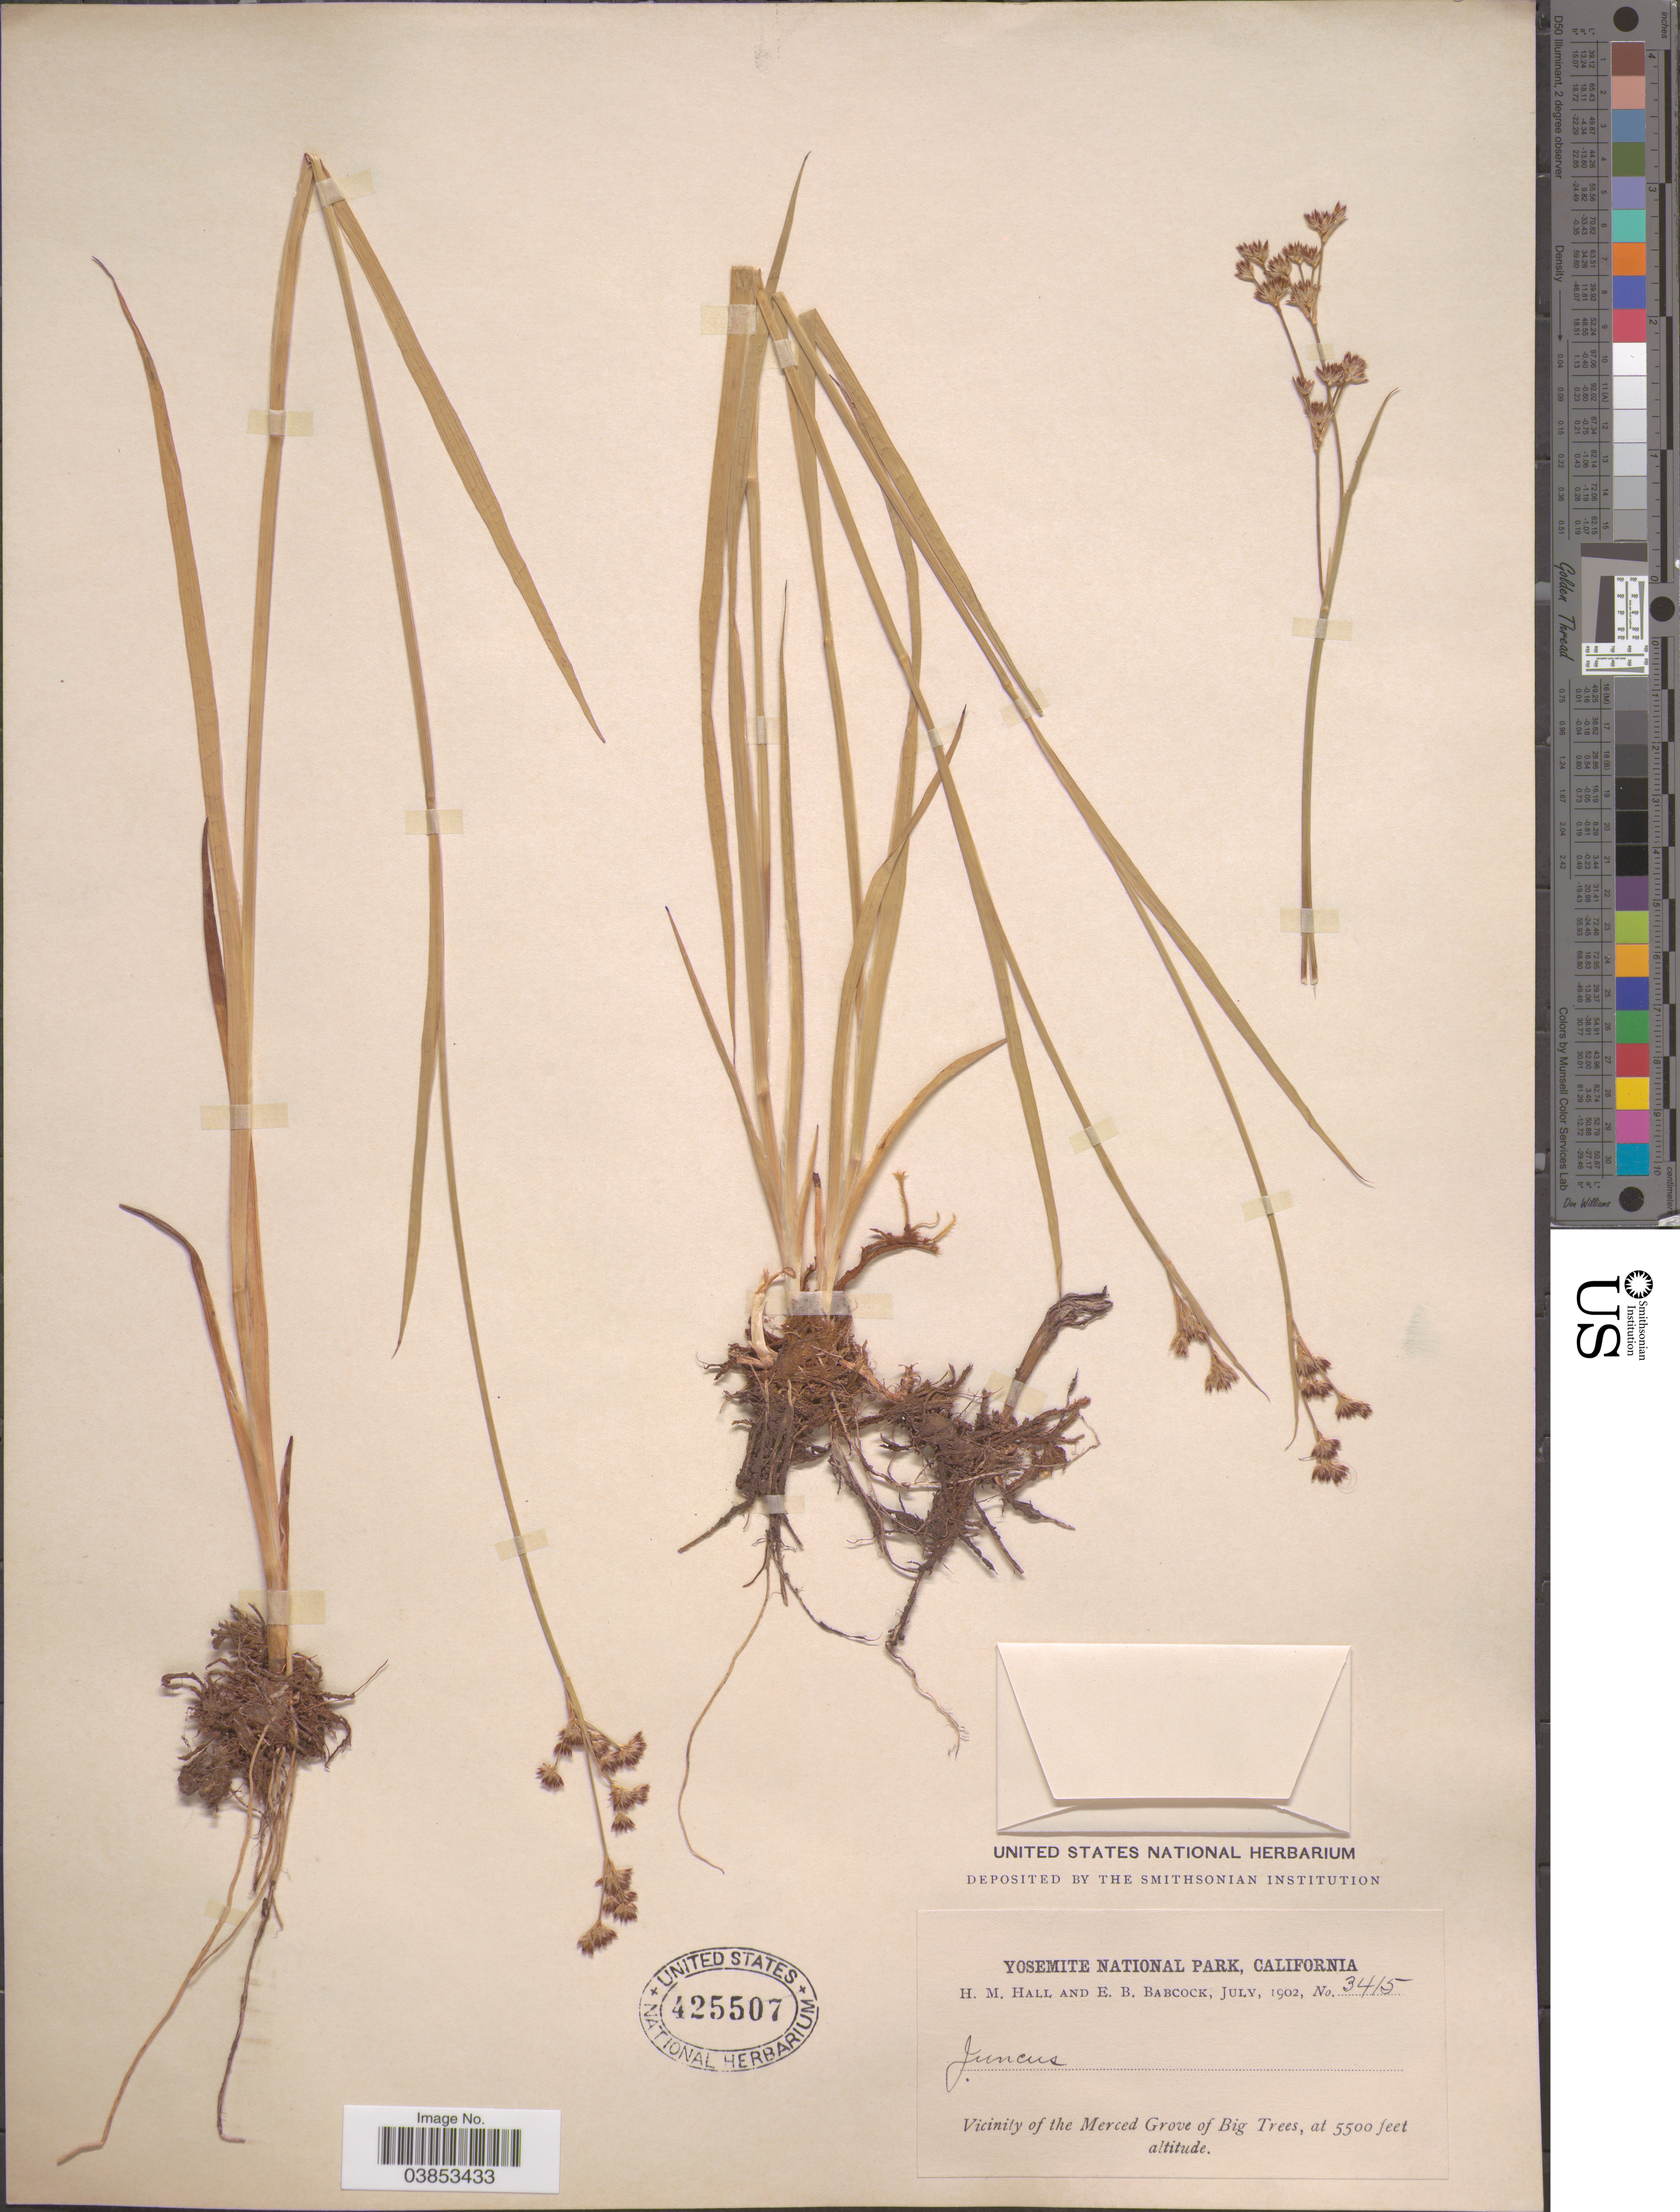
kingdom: Plantae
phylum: Tracheophyta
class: Liliopsida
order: Poales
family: Juncaceae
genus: Juncus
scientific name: Juncus ensifolius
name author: Wikstr.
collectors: H. M. Hall & E. B. Babcock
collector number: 3415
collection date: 1902-07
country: United States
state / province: California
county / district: Mariposa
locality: Yosemite National Park. Vicinity of the Merced Grove of Big Trees.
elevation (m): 1676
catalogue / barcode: US 425507